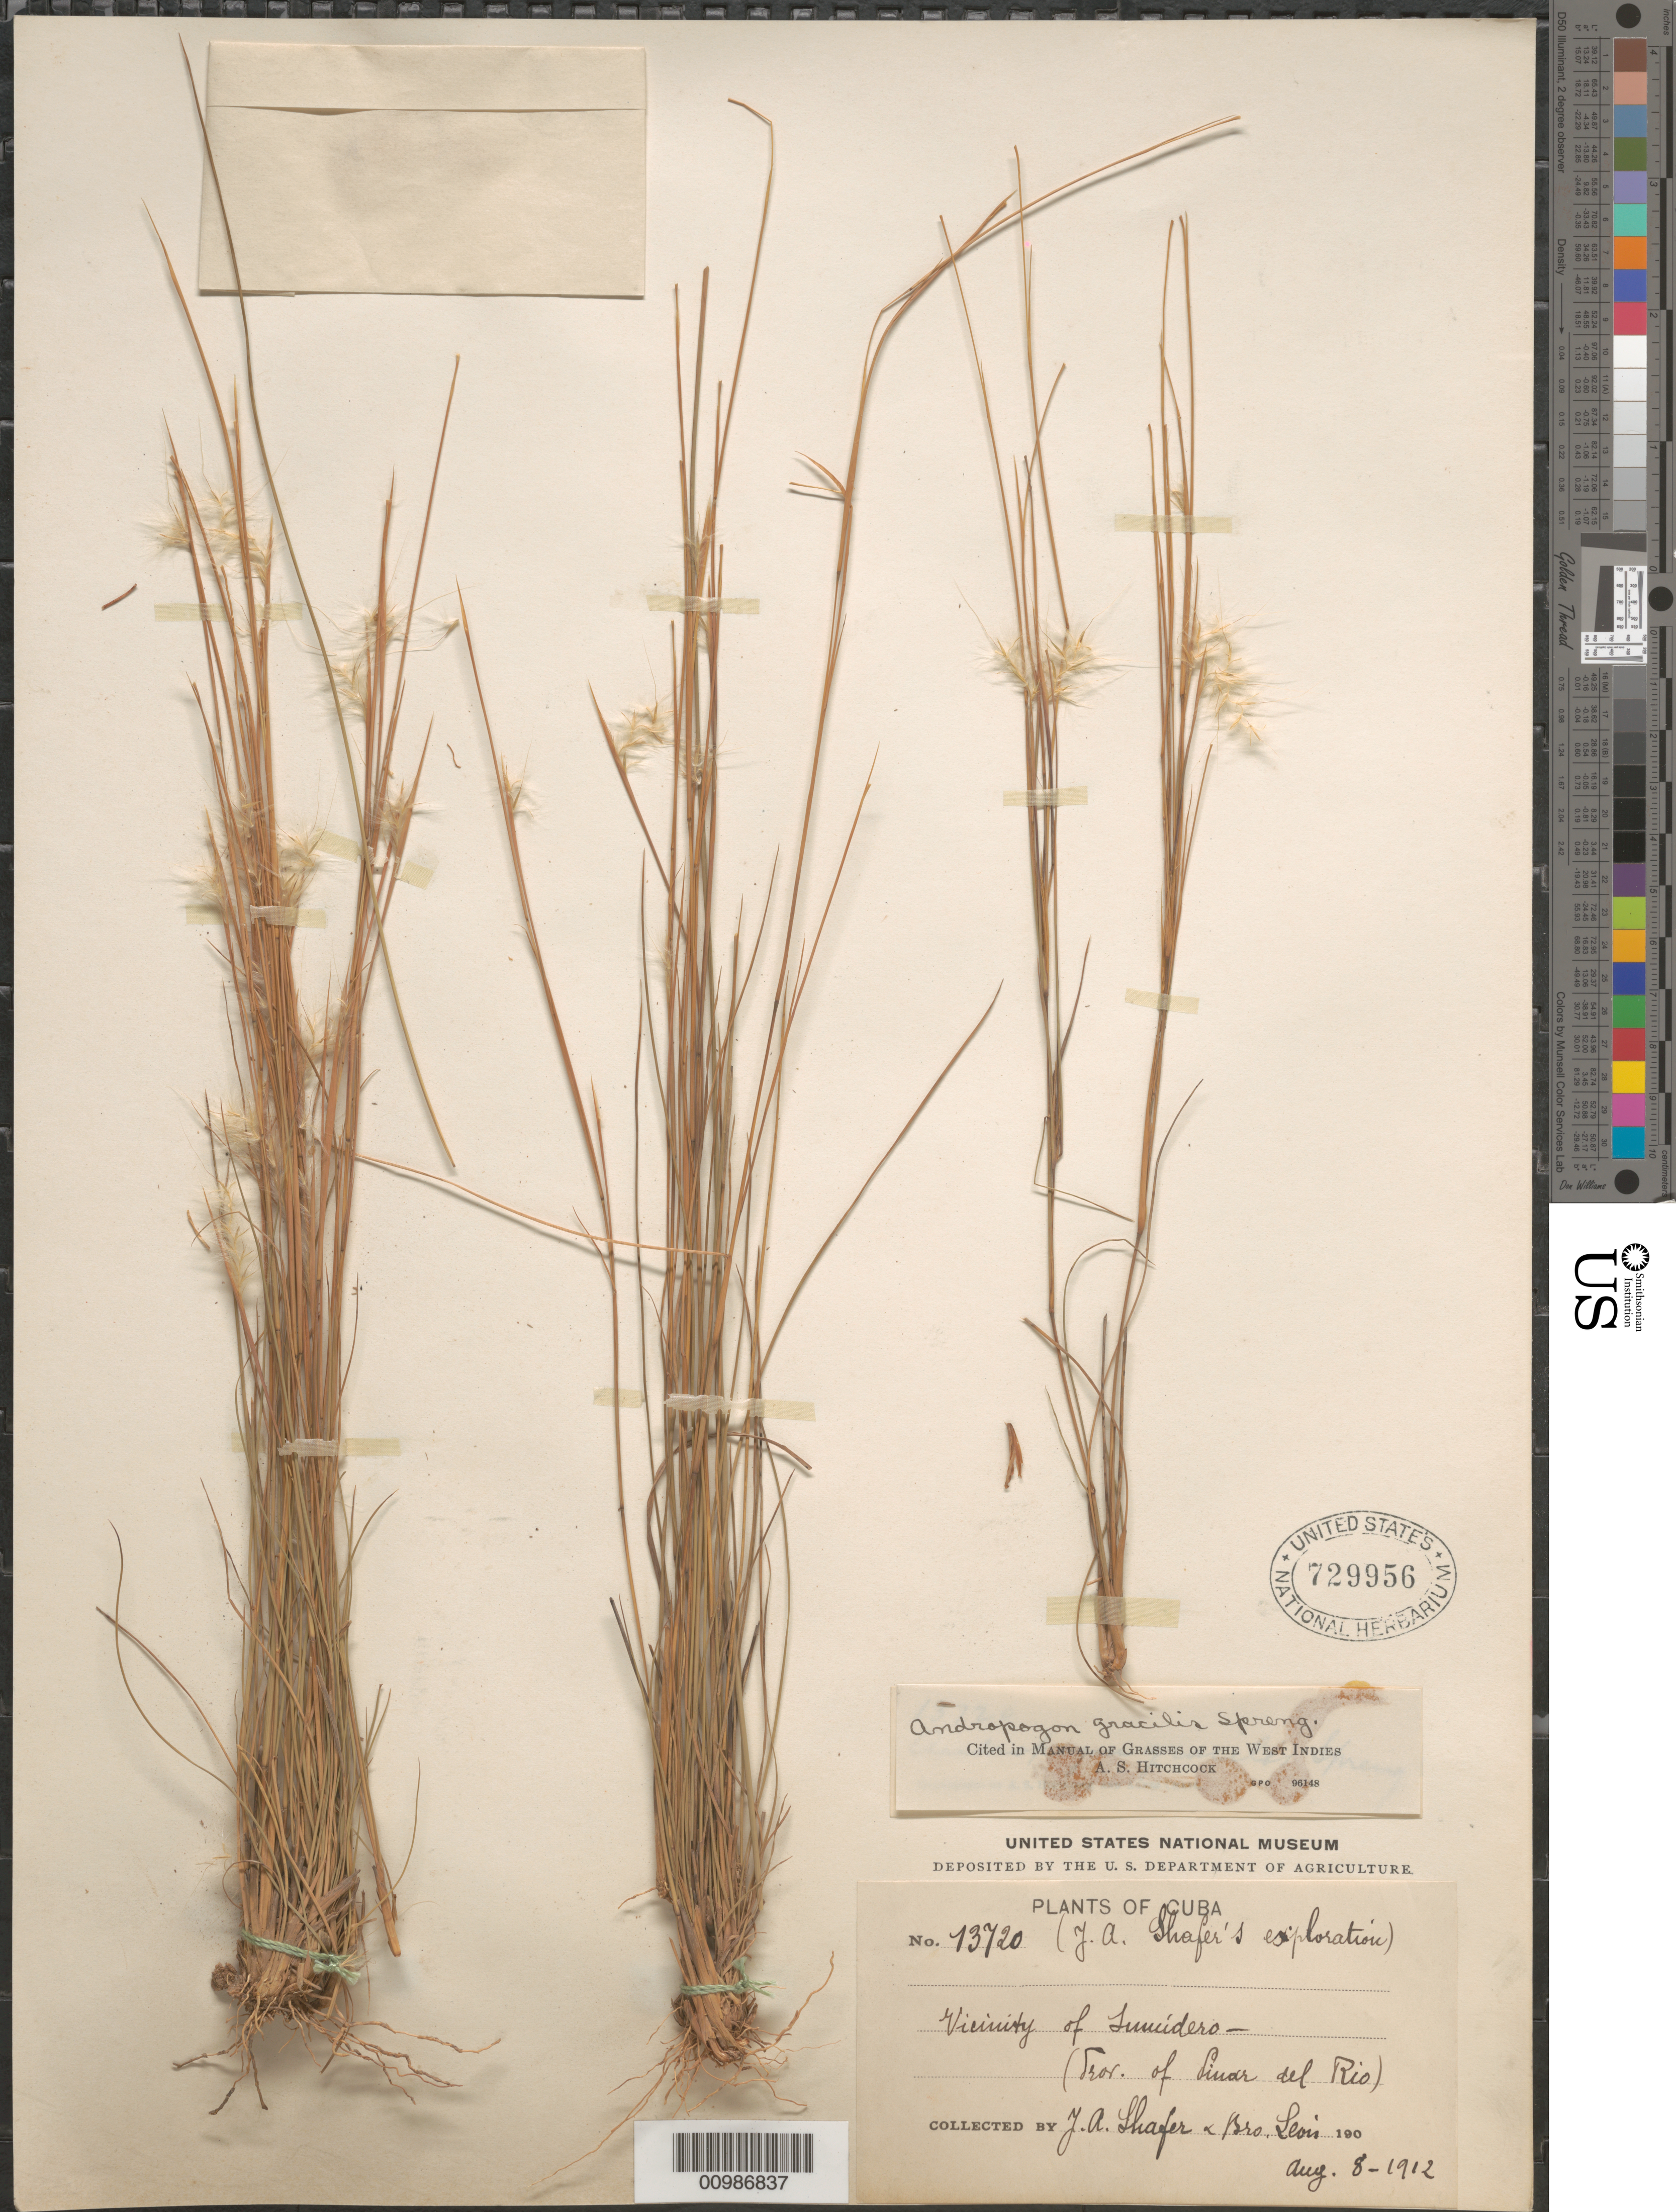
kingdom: Plantae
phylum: Tracheophyta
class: Liliopsida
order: Poales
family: Poaceae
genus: Andropogon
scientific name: Andropogon gracilis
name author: Spreng.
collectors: J. A. Shafer & Bro. León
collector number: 13720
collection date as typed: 08 Aug 1912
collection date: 1912-08-08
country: Cuba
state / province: Pinar del Rio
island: Cuba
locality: Vicinity of Sumidero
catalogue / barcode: US 729956